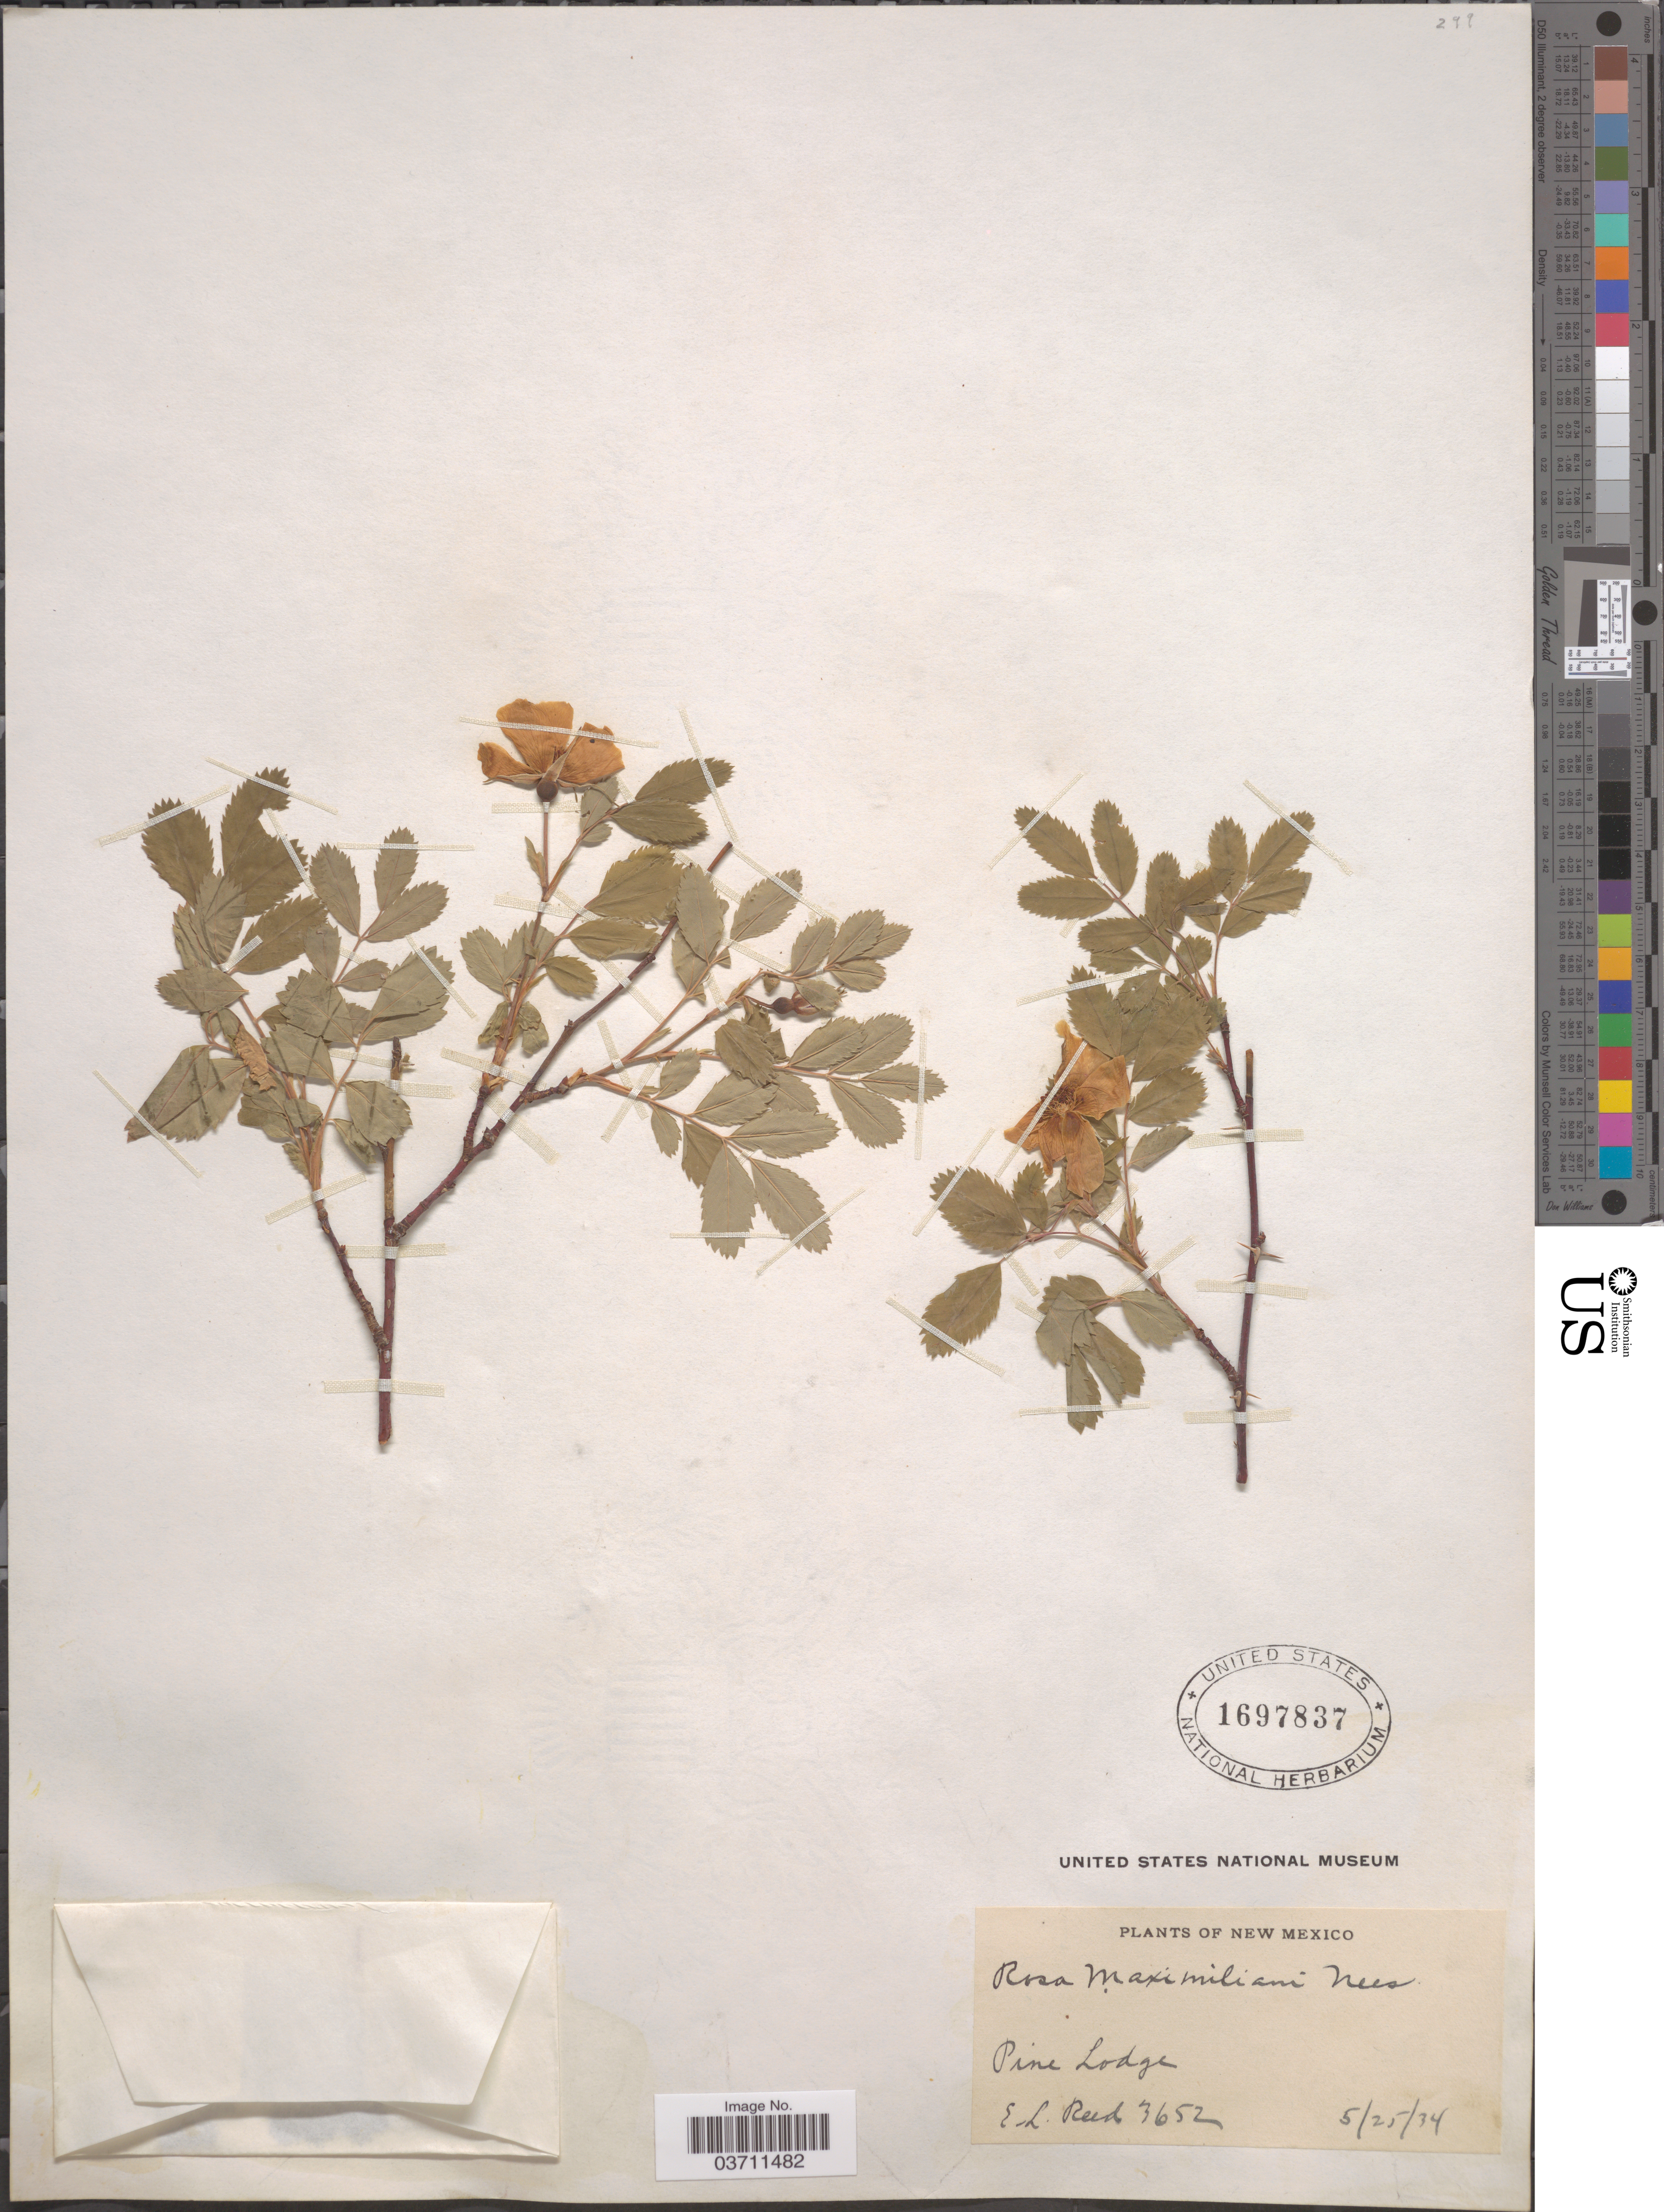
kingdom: Plantae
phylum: Tracheophyta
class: Magnoliopsida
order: Rosales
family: Rosaceae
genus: Rosa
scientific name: Rosa maximiliani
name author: Nees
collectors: E. Reed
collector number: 3652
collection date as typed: Transcribed d/m/y: 25/5/34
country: United States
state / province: New Mexico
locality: Pine Lodge.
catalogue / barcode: US 1697837